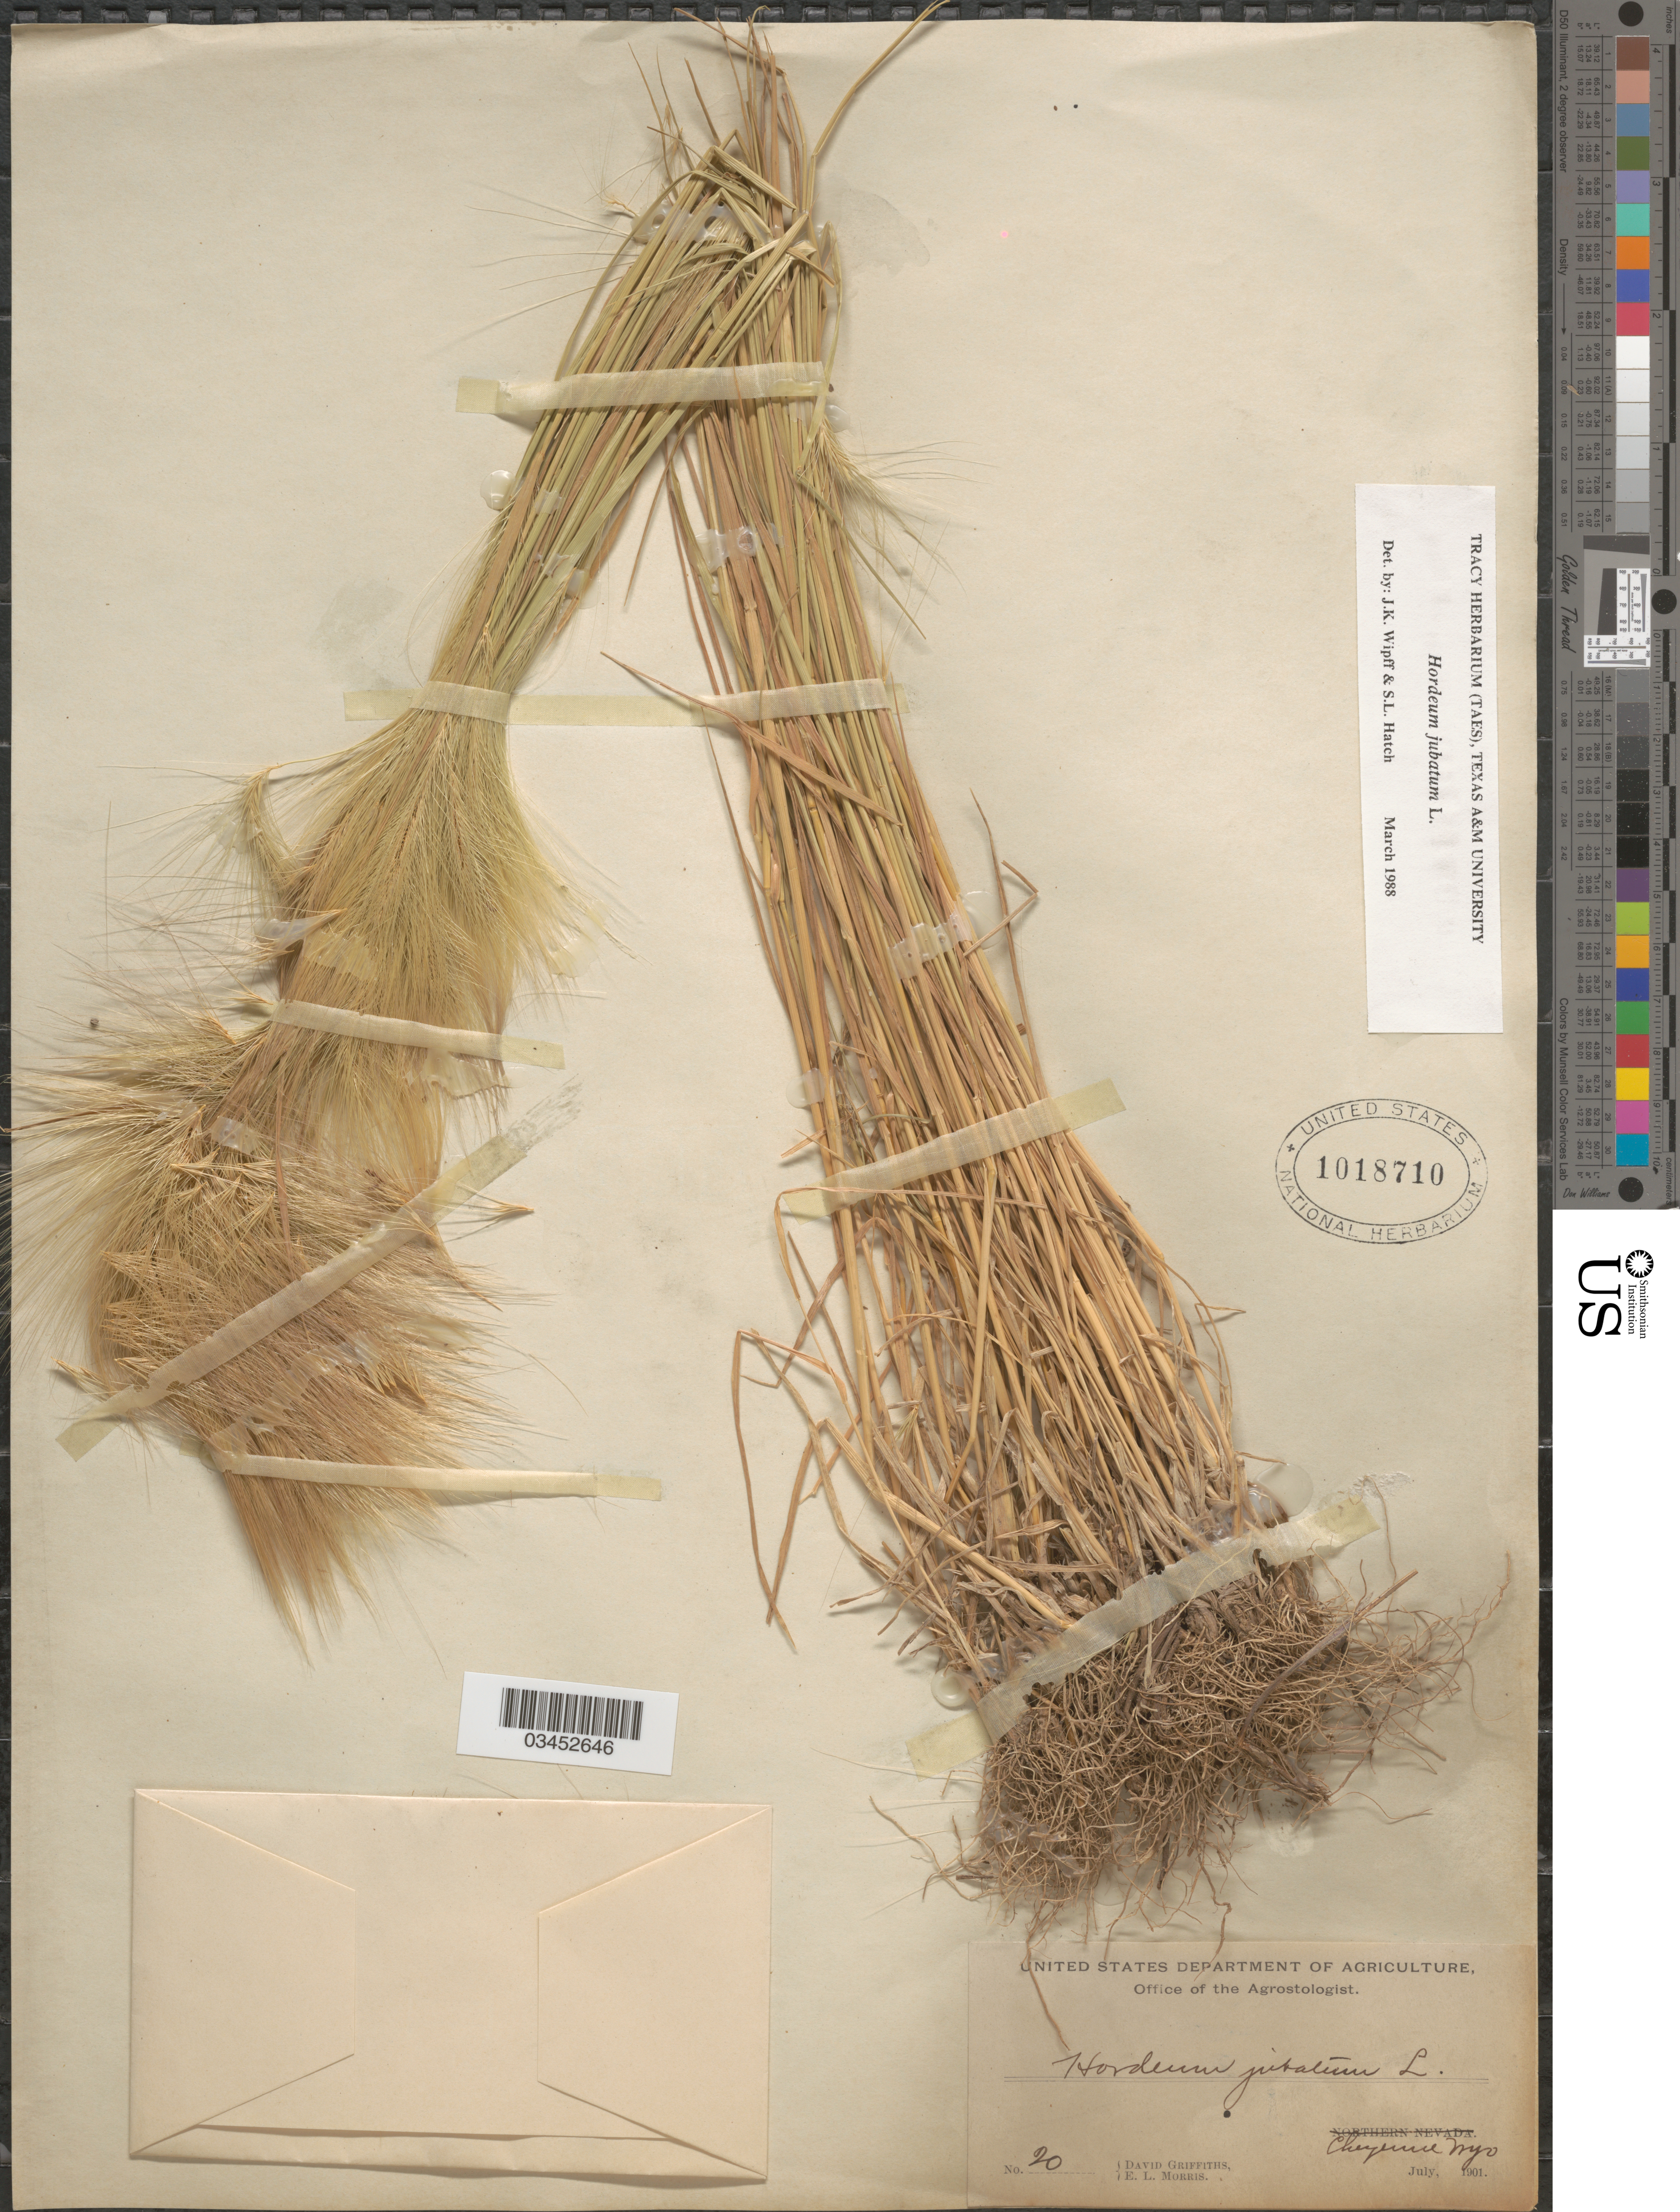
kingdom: Plantae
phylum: Tracheophyta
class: Liliopsida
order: Poales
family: Poaceae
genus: Hordeum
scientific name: Hordeum jubatum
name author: L.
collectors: D. Griffiths & E. Morris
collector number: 20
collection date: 1901-07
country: United States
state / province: Wyoming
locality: Cheyenne.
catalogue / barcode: US 1018710